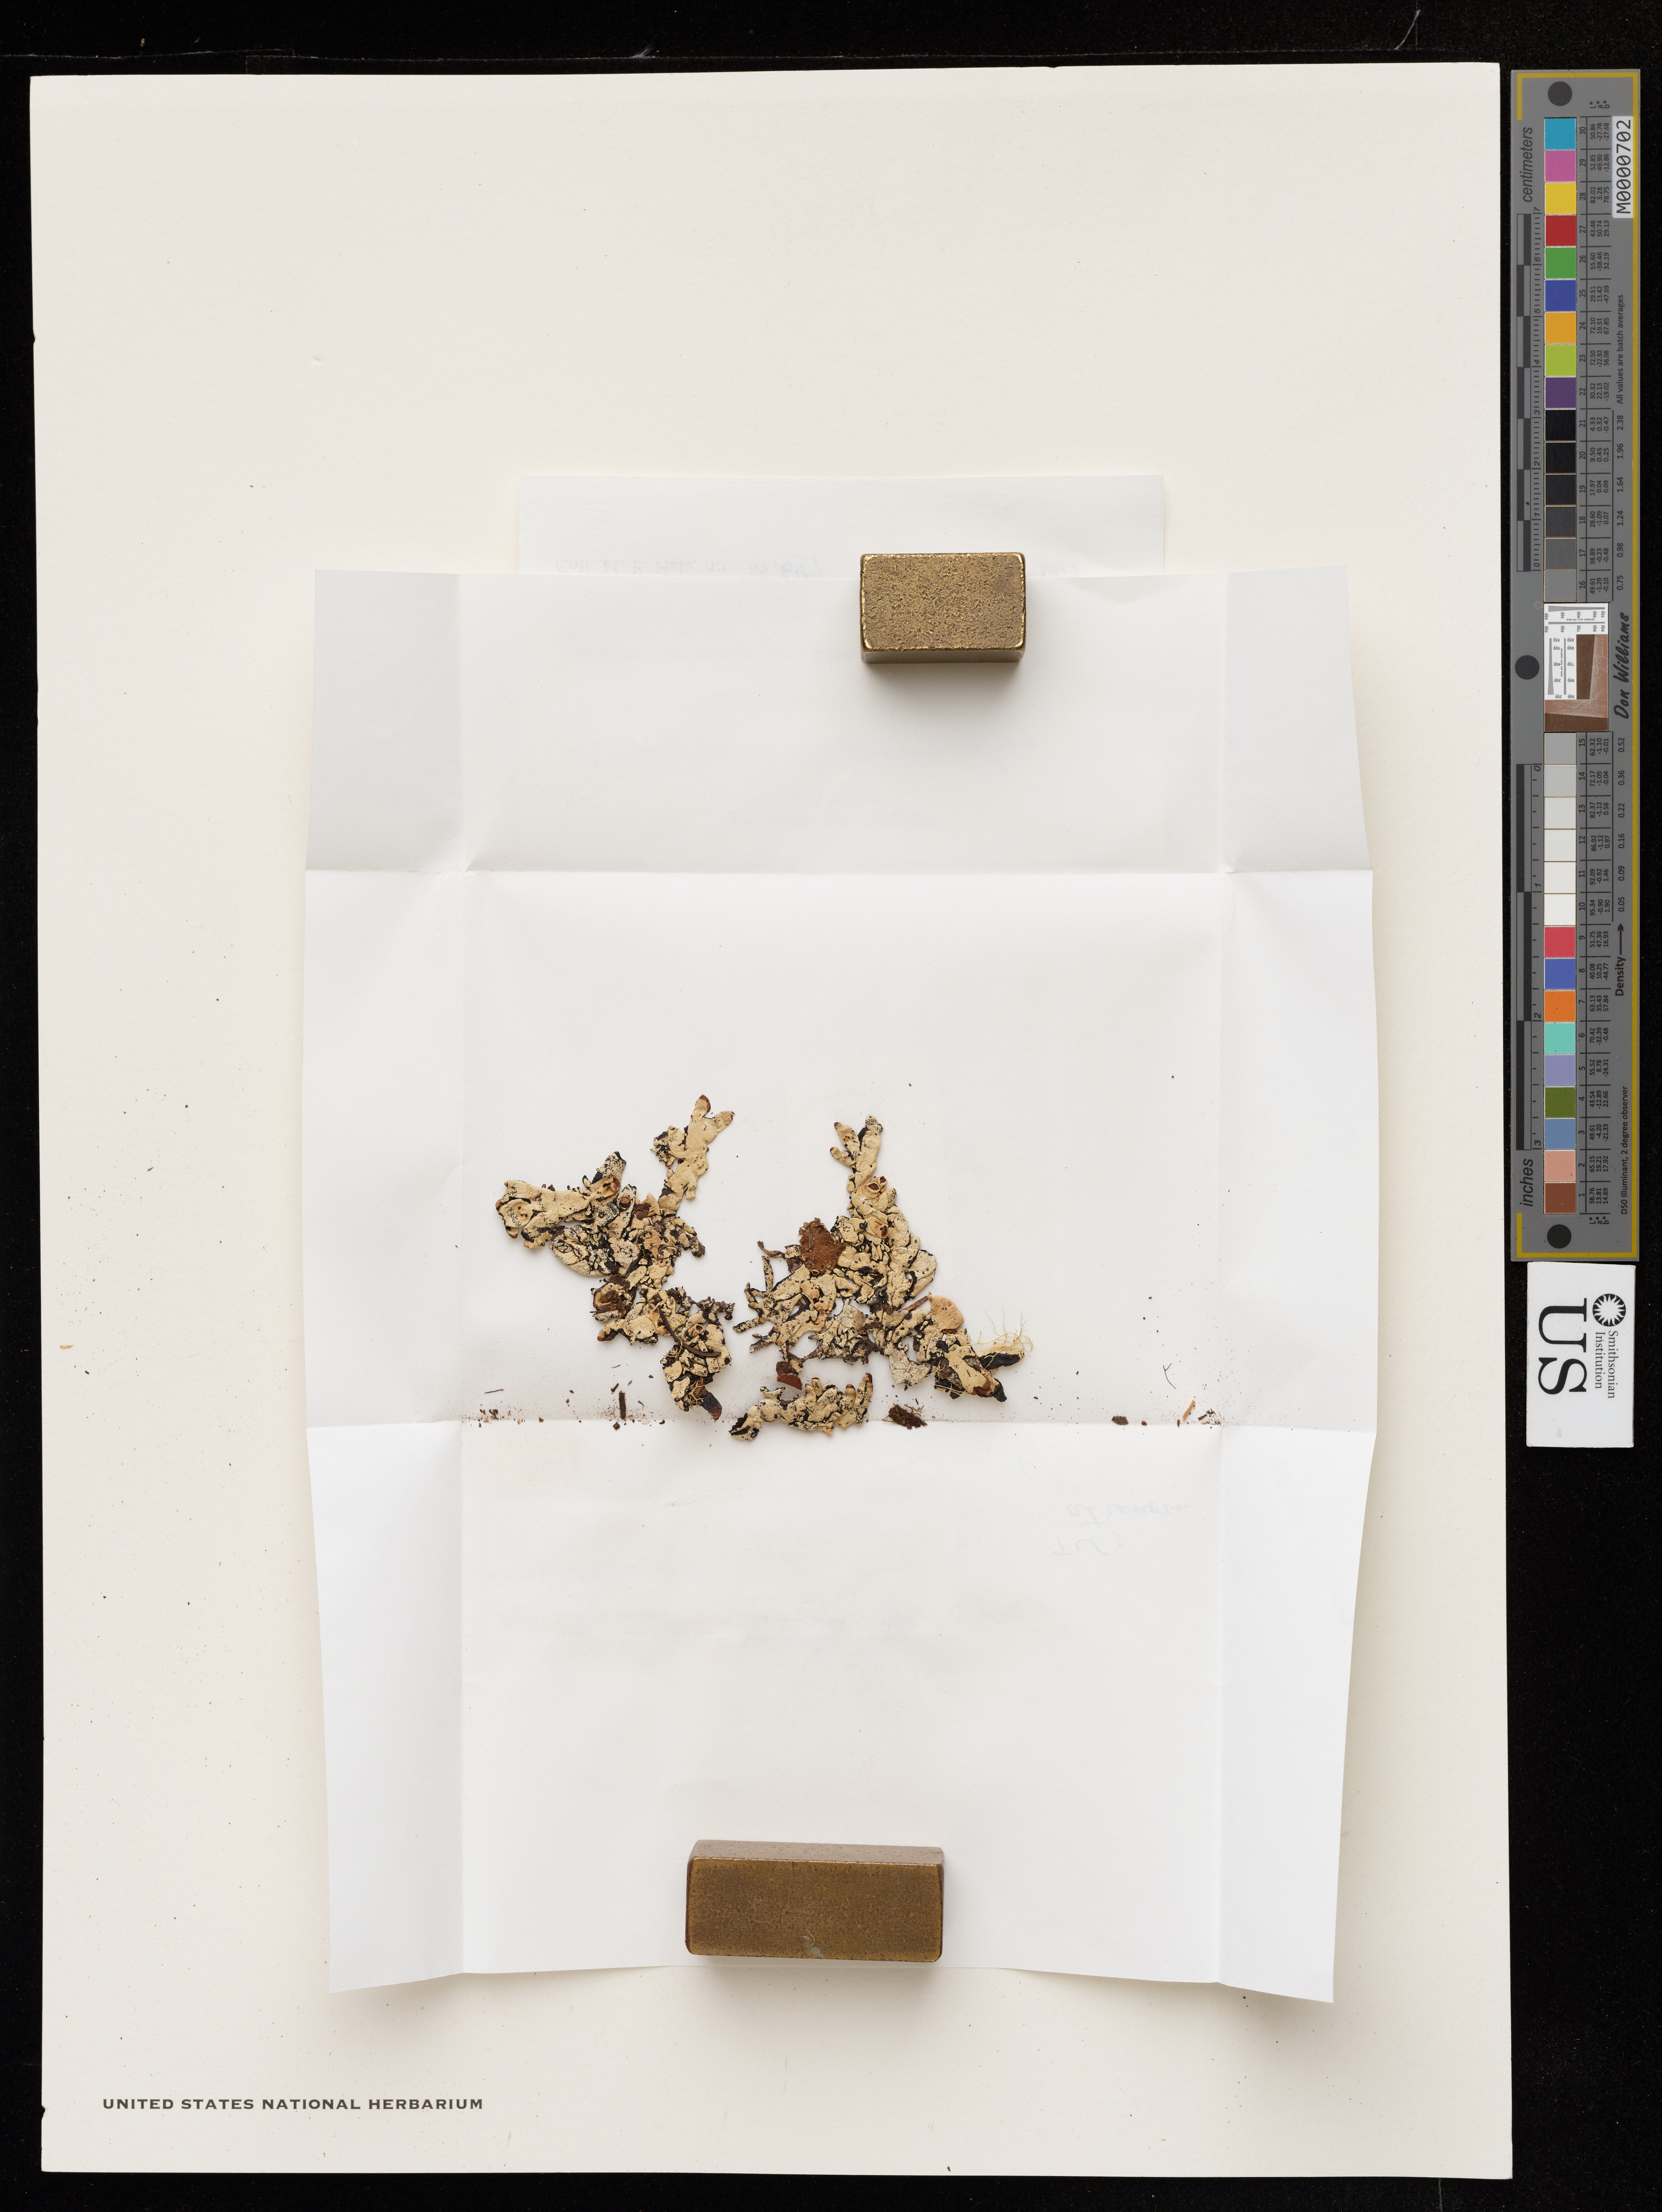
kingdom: Fungi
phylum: Ascomycota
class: Lecanoromycetes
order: Lecanorales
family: Parmeliaceae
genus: Hypogymnia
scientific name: Hypogymnia apinnata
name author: Goward & McCune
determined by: McCune, B.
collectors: M. Hale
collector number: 49697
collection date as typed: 31 Jul 1977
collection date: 1977-07-31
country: United States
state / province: Oregon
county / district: Linn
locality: Willamette nat. forest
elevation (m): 0